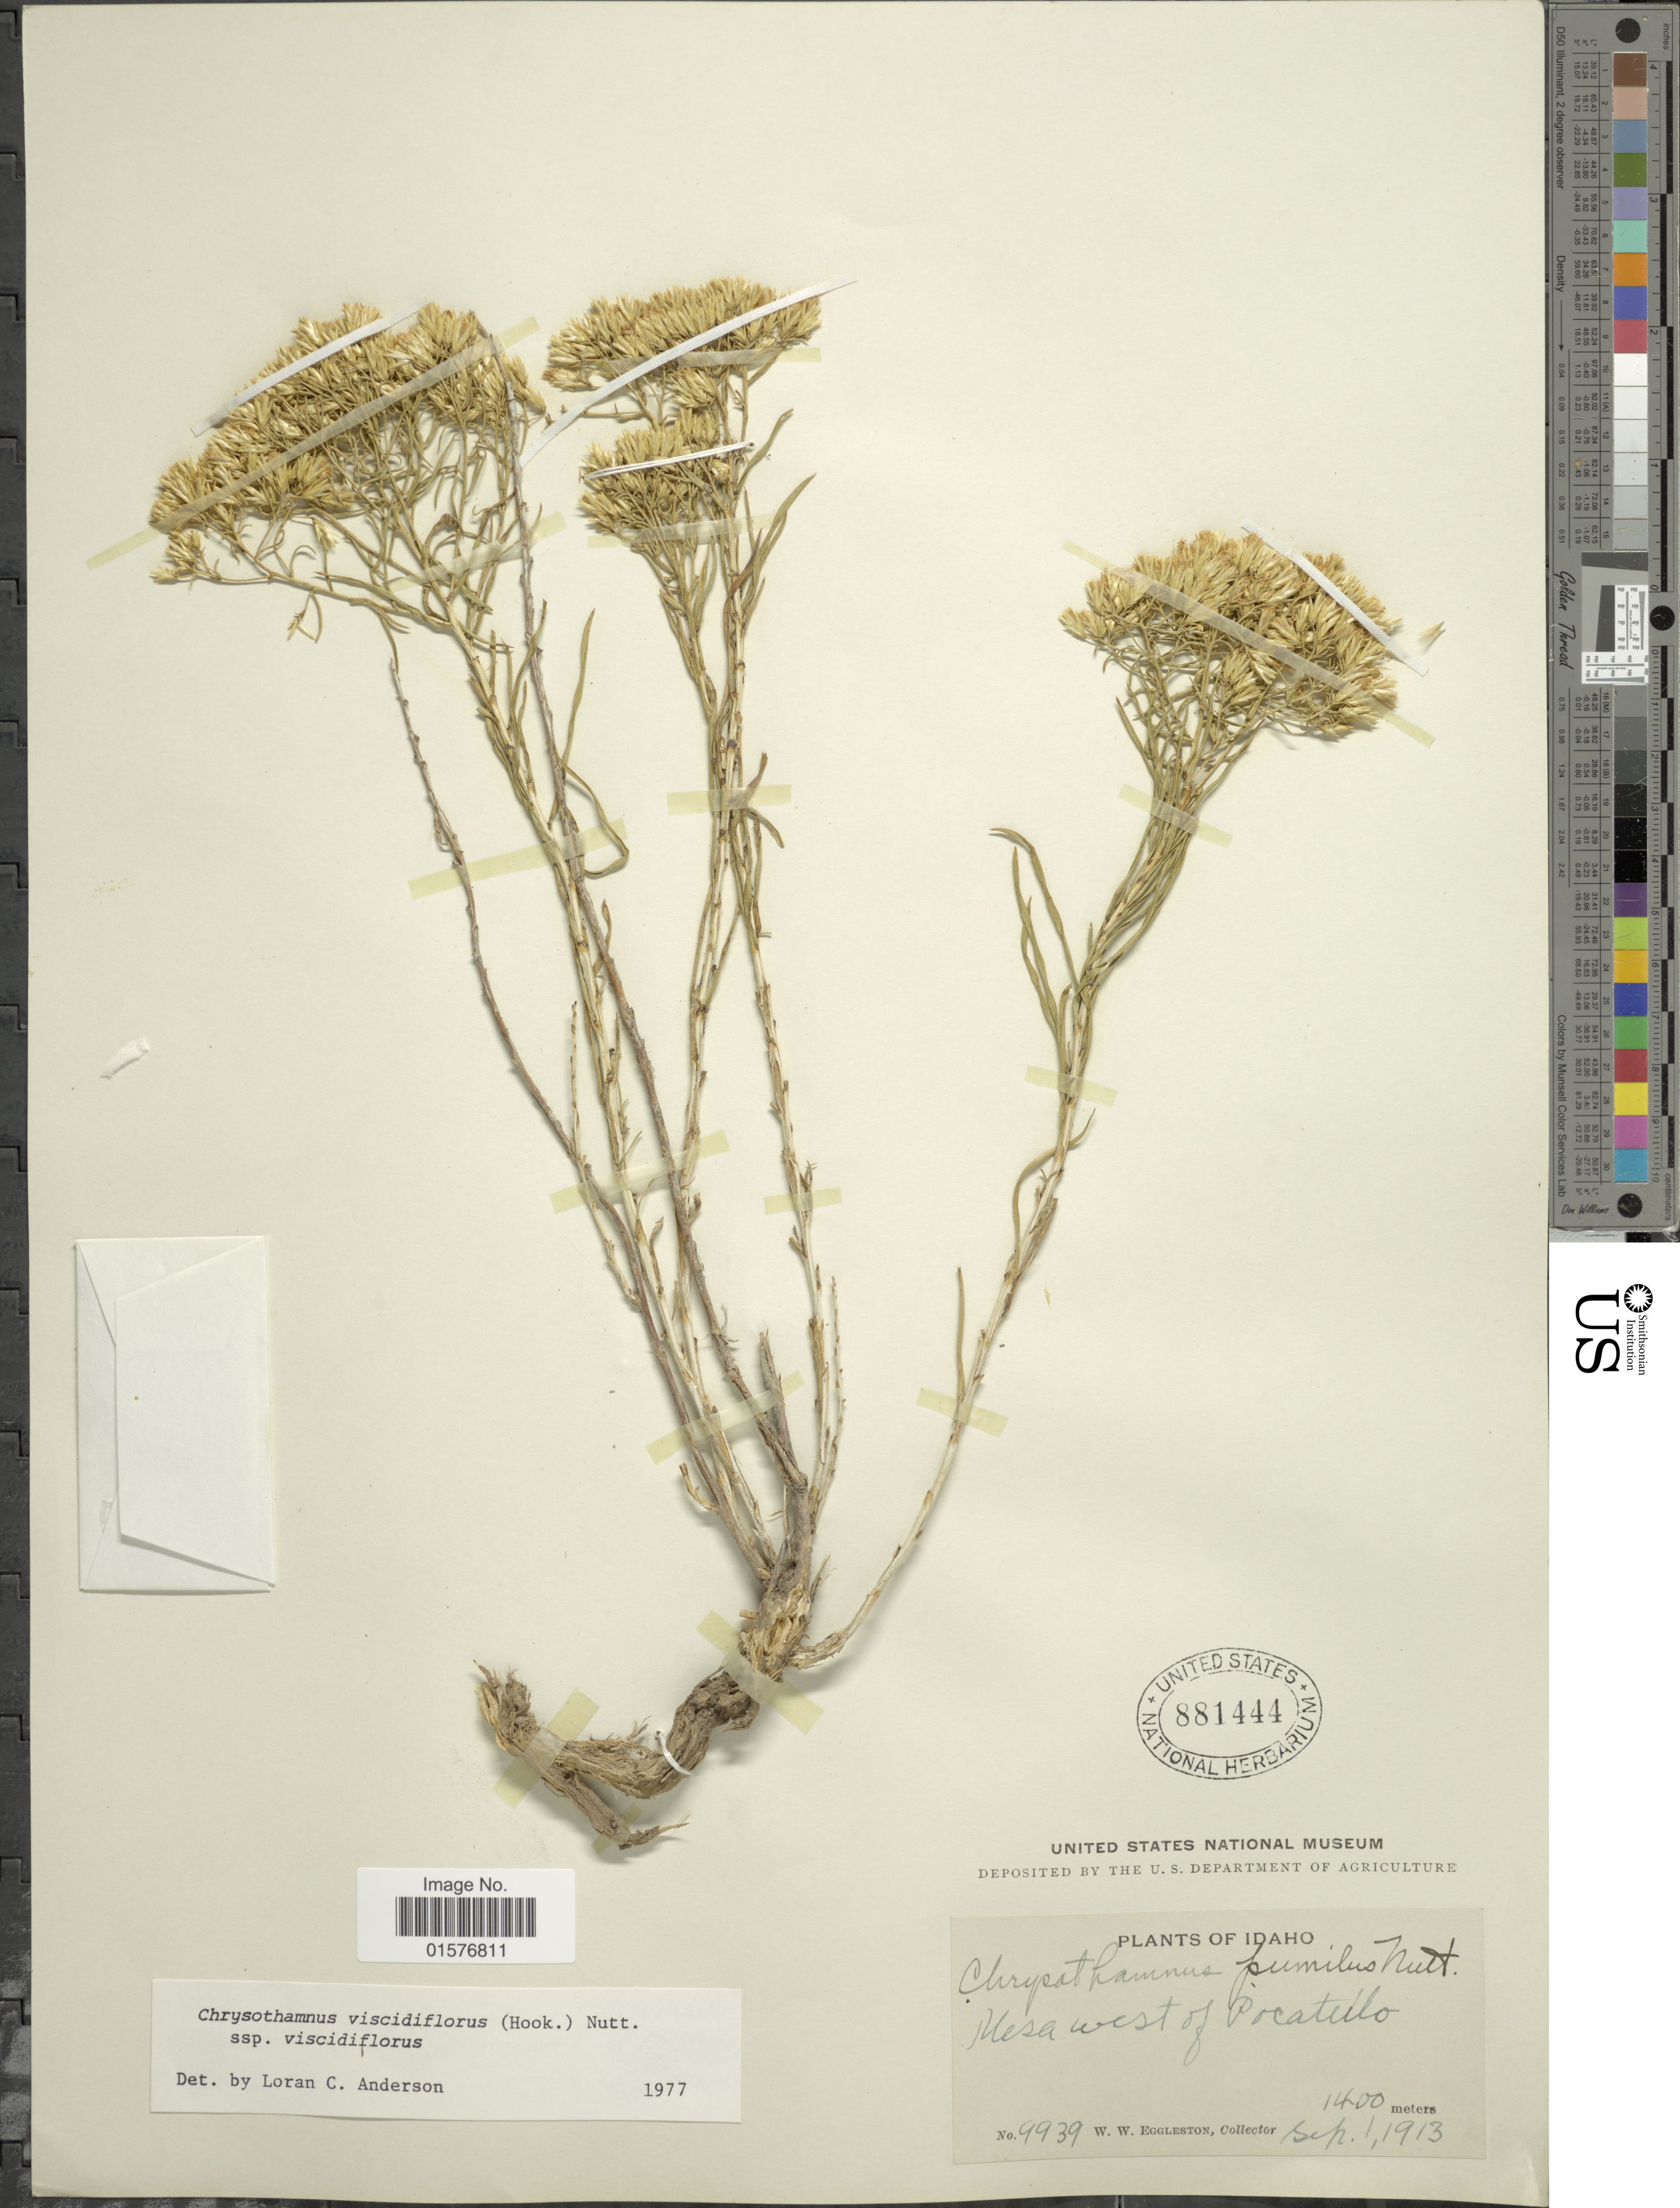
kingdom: Plantae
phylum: Tracheophyta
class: Magnoliopsida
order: Asterales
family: Asteraceae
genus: Chrysothamnus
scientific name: Chrysothamnus viscidiflorus subsp. viscidiflorus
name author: (Hook.) Nutt.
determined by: Urbatsch, Lowell E., Curator (LSU), Louisiana State University (UNITED STATES)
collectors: W. W. Eggleston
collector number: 9939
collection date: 1913-09-01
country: United States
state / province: Idaho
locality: Mesa west of Pocatillo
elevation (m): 1400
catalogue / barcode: US 881444